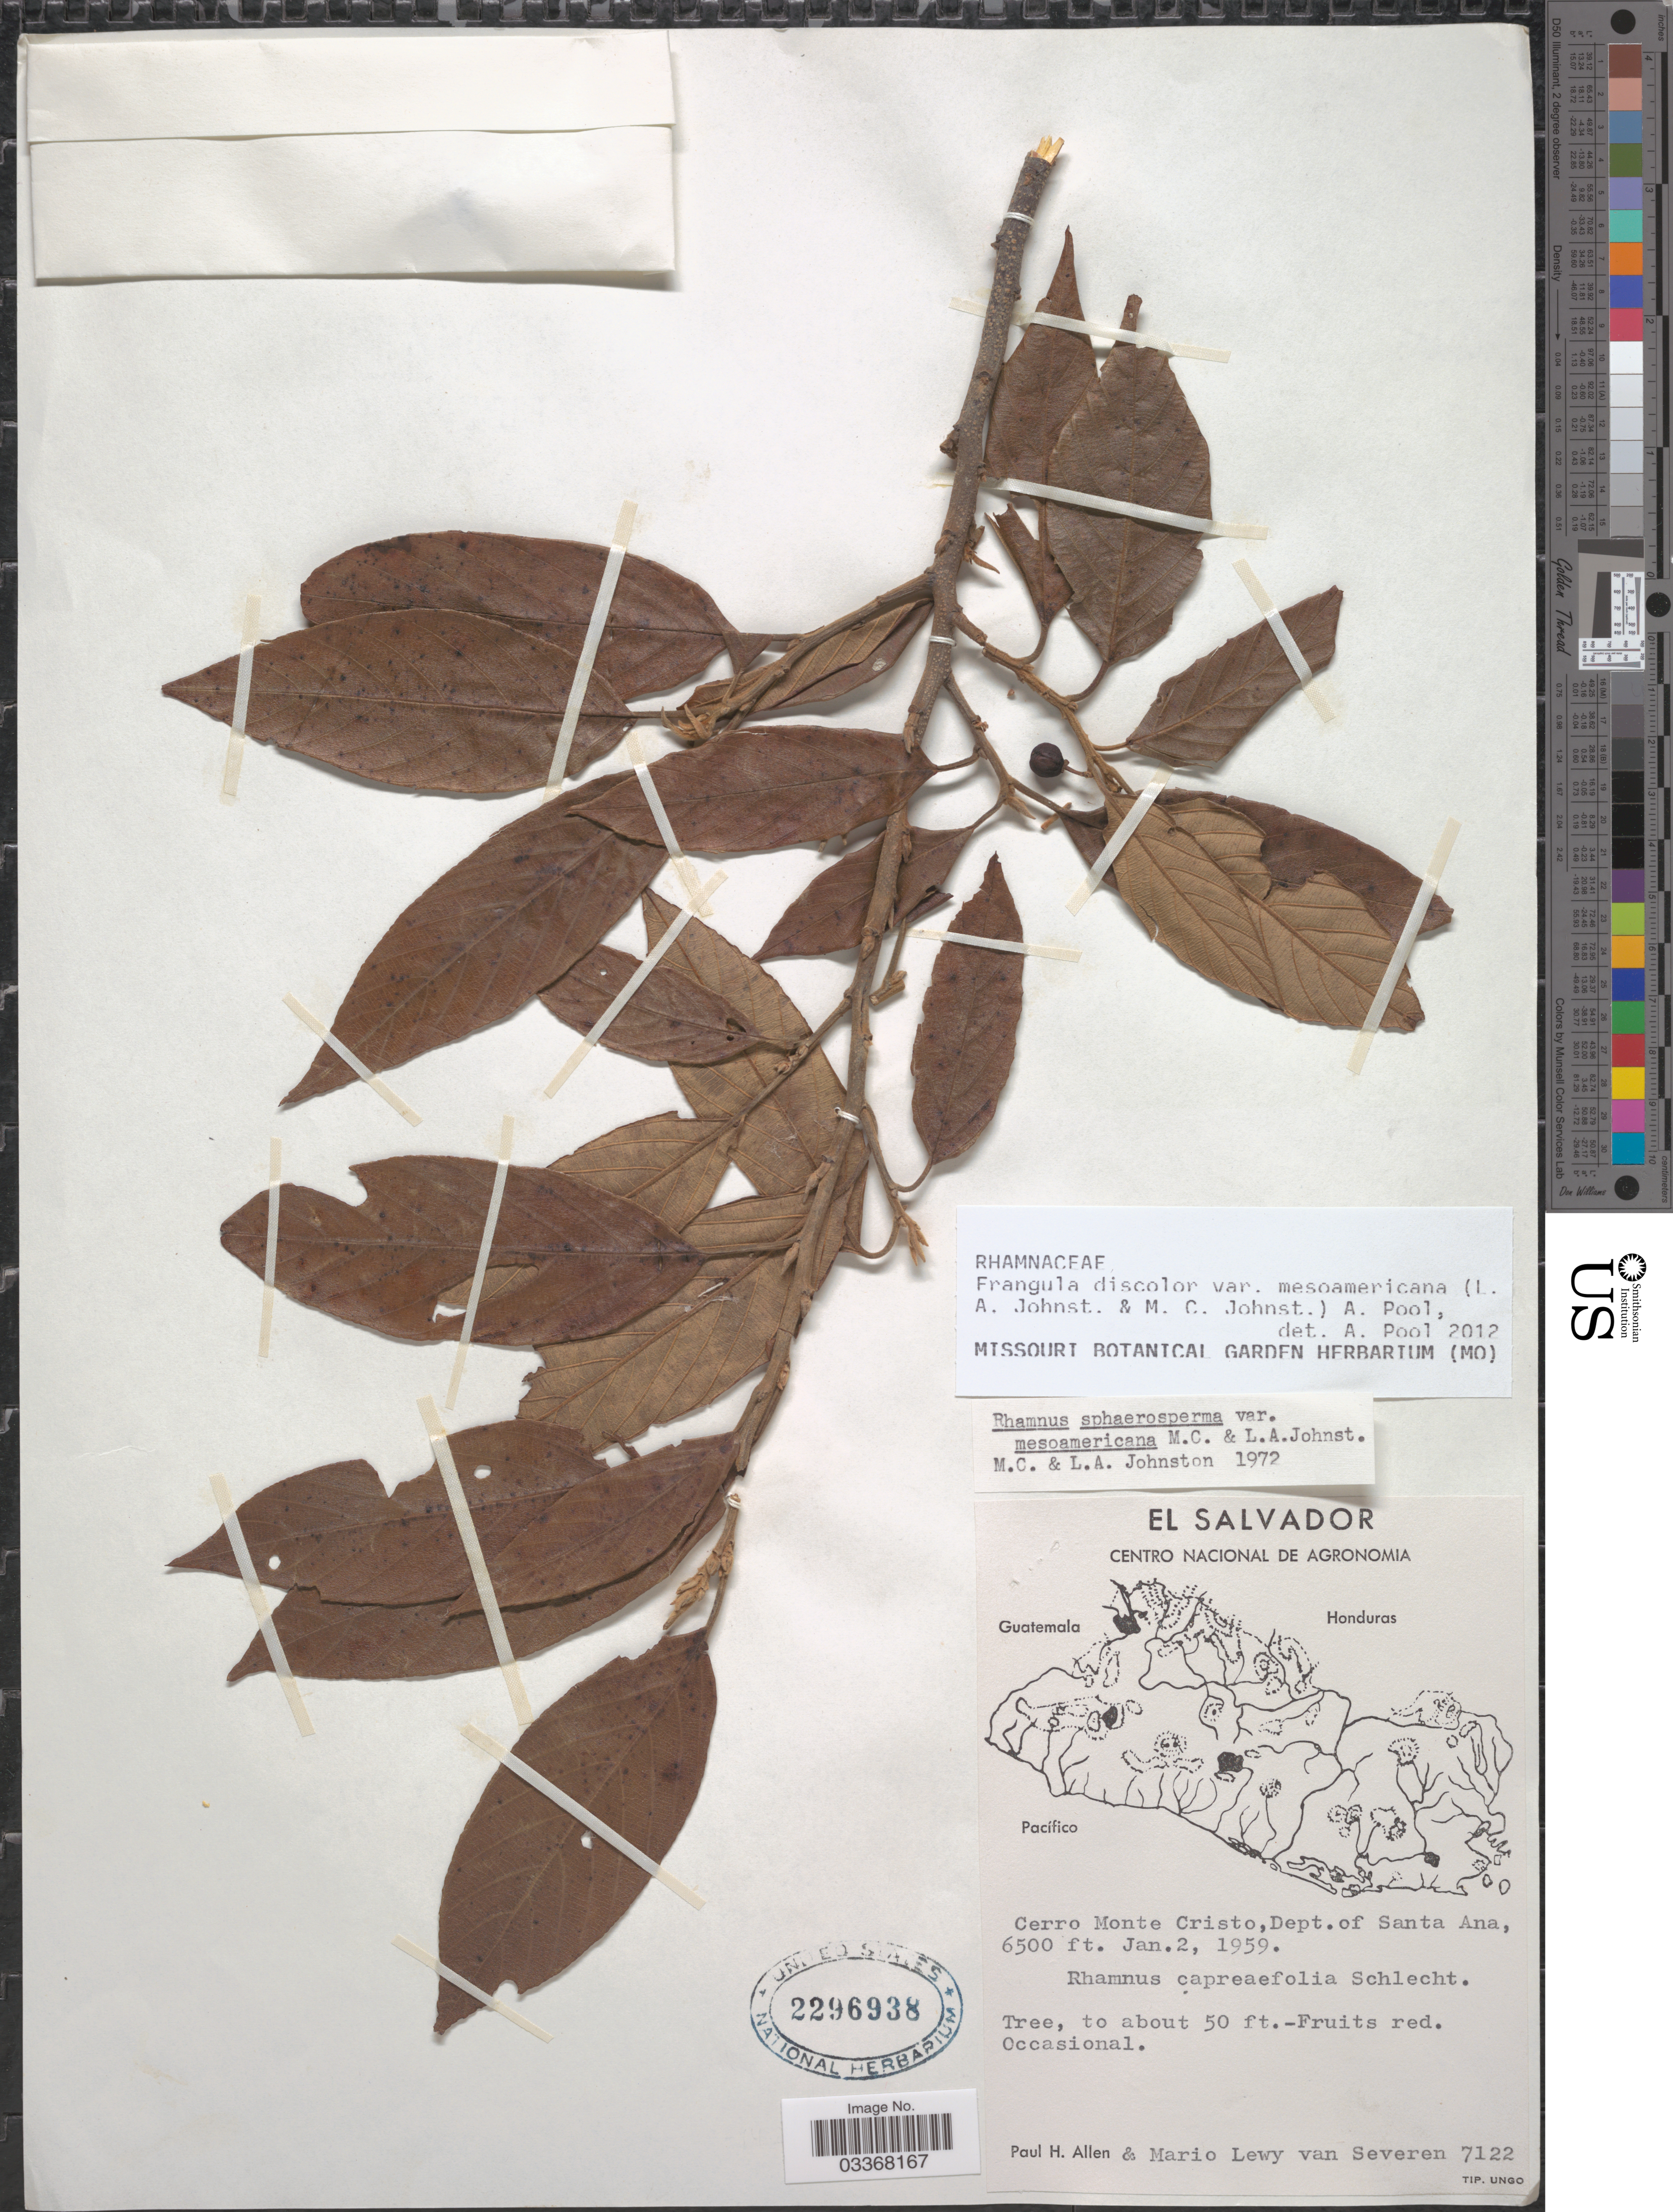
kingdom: Plantae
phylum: Tracheophyta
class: Magnoliopsida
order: Rosales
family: Rhamnaceae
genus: Frangula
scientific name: Frangula discolor var. mesoamericana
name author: (L.A. Johnst. & M.C. Johnst.) A. Pool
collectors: P. H. Allen & M. Van Severen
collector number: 7122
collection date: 1959-01-02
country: El Salvador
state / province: Santa Ana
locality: Cerro Monte Cristo, Dept. of Santa Ana.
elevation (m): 1981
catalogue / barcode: US 2296938